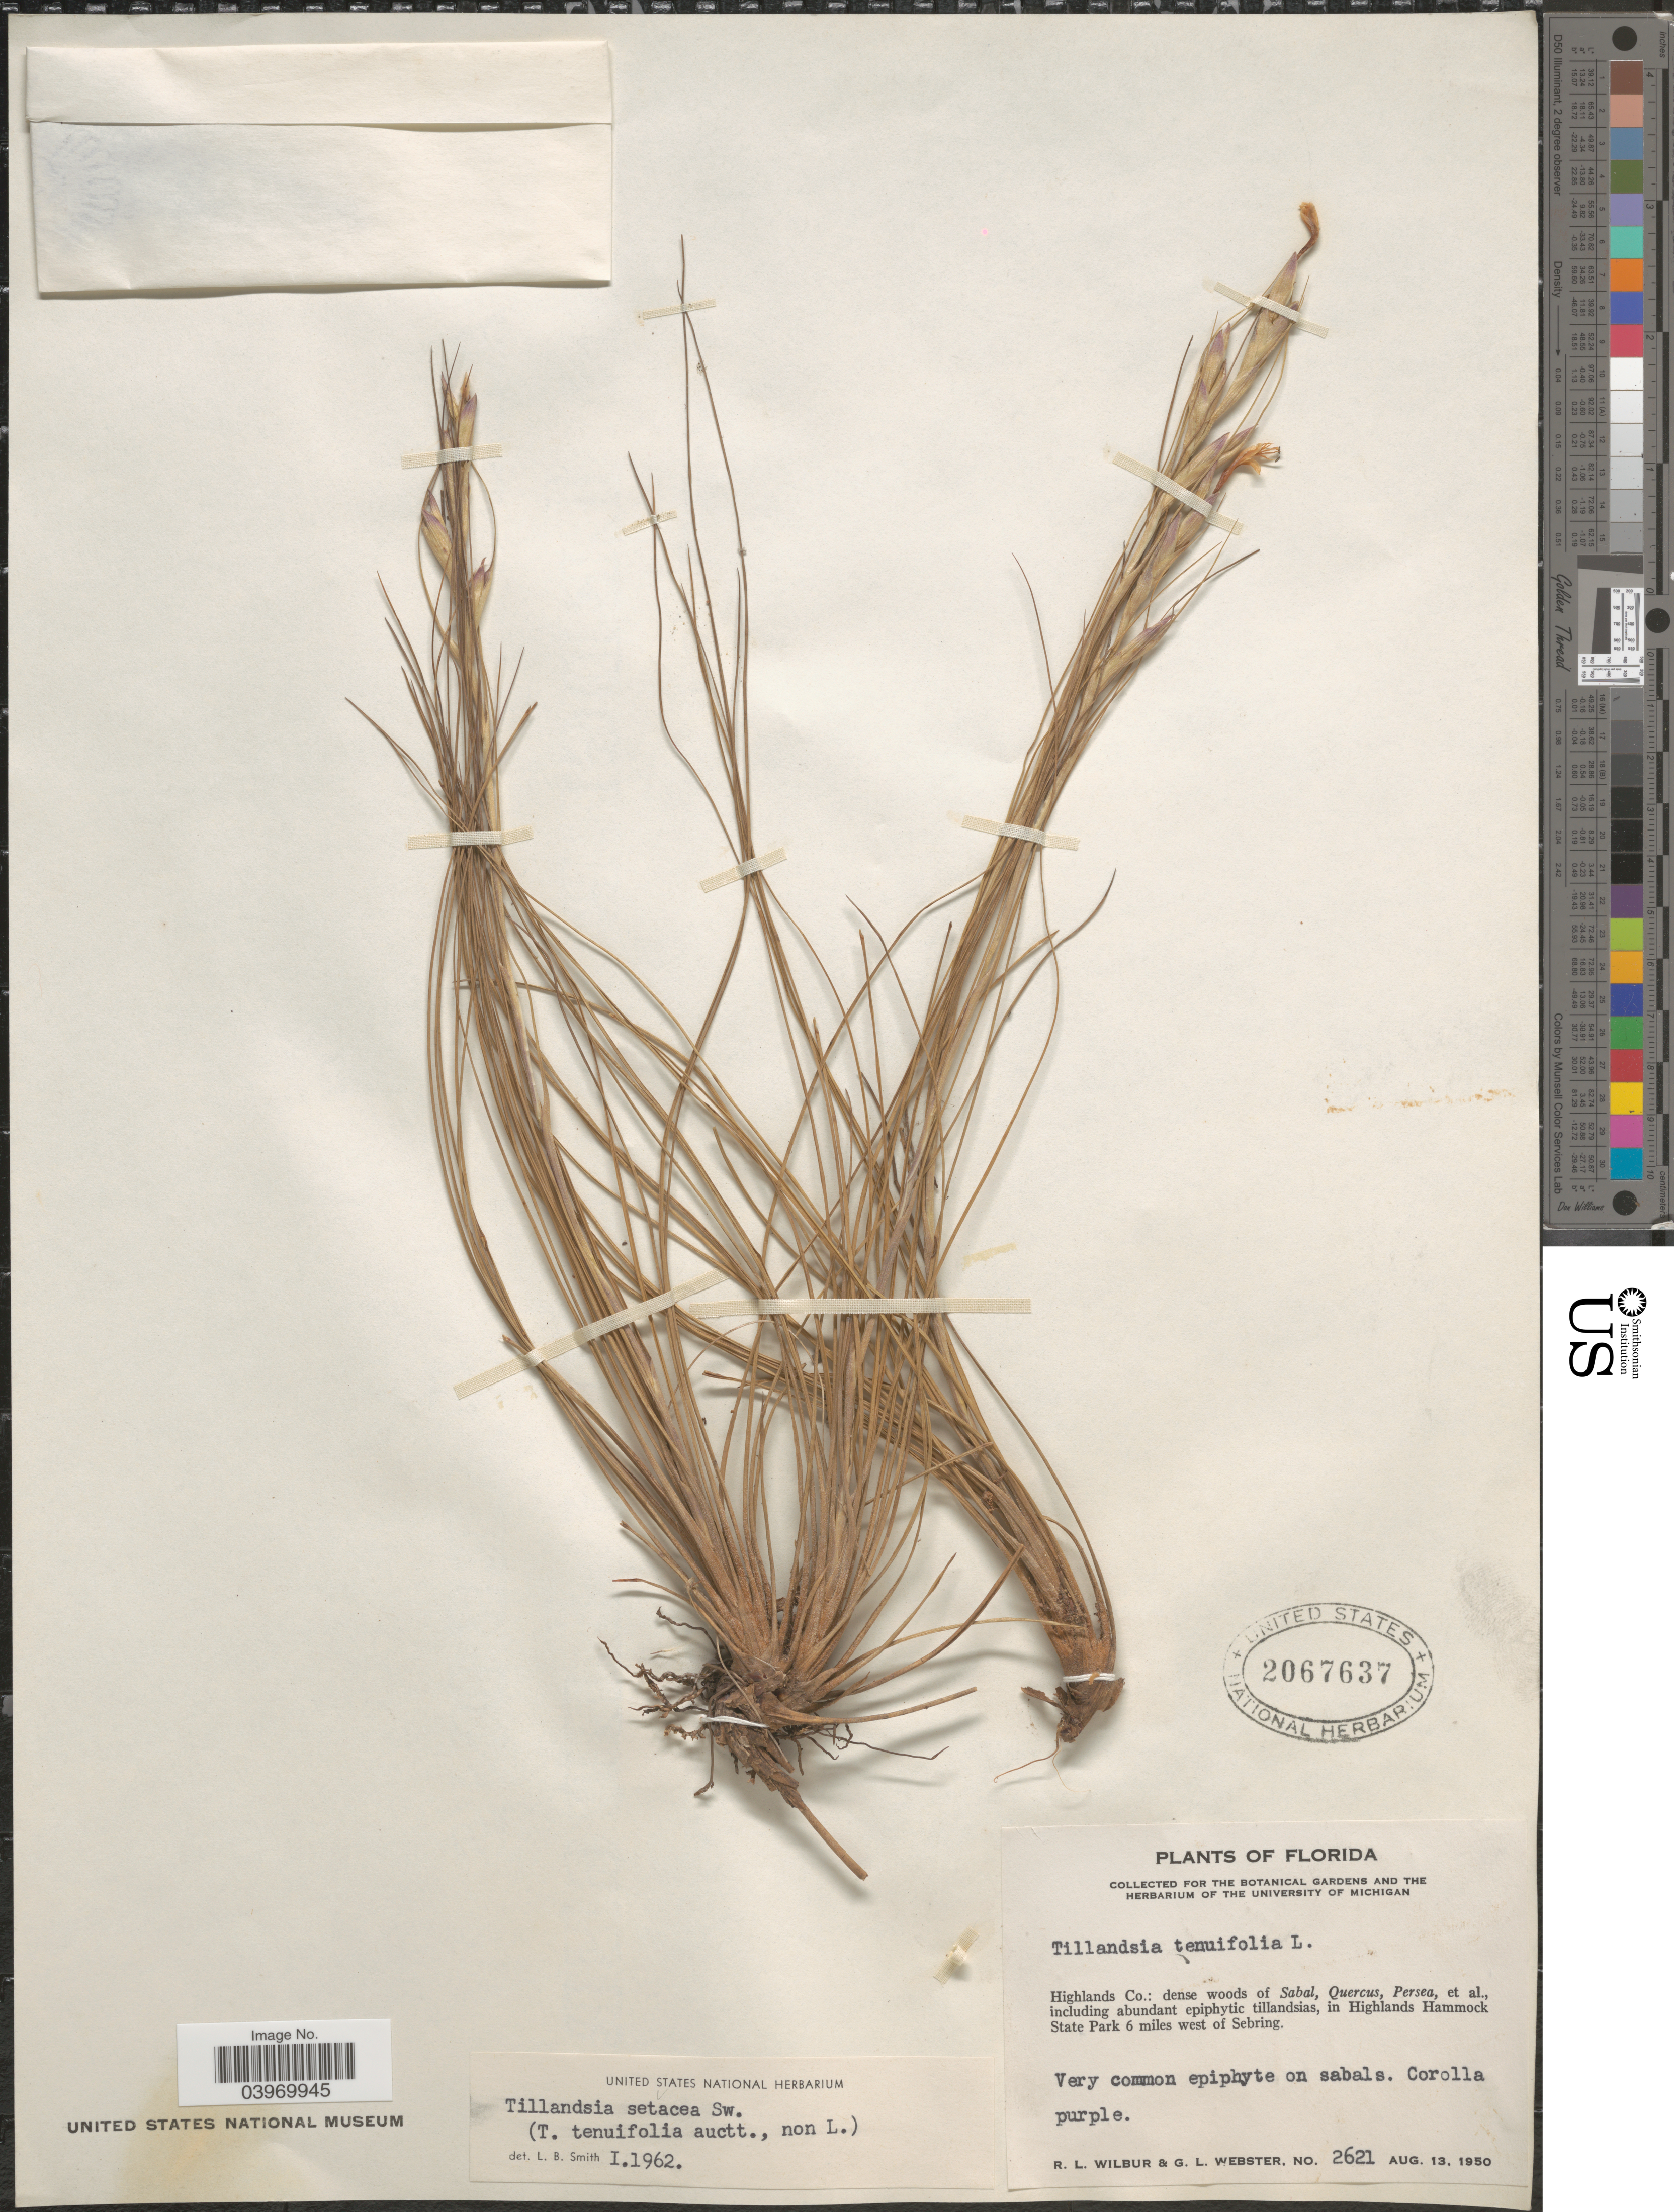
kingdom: Plantae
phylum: Tracheophyta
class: Liliopsida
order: Poales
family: Bromeliaceae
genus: Tillandsia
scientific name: Tillandsia setacea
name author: Sw.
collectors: R. L. Wilbur & G. L. Webster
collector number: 2621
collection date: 1950-08-13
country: United States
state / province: Florida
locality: Highlands Co.: in Highlands Hammock State Park 6 miles west of Sebring.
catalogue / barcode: US 2067637